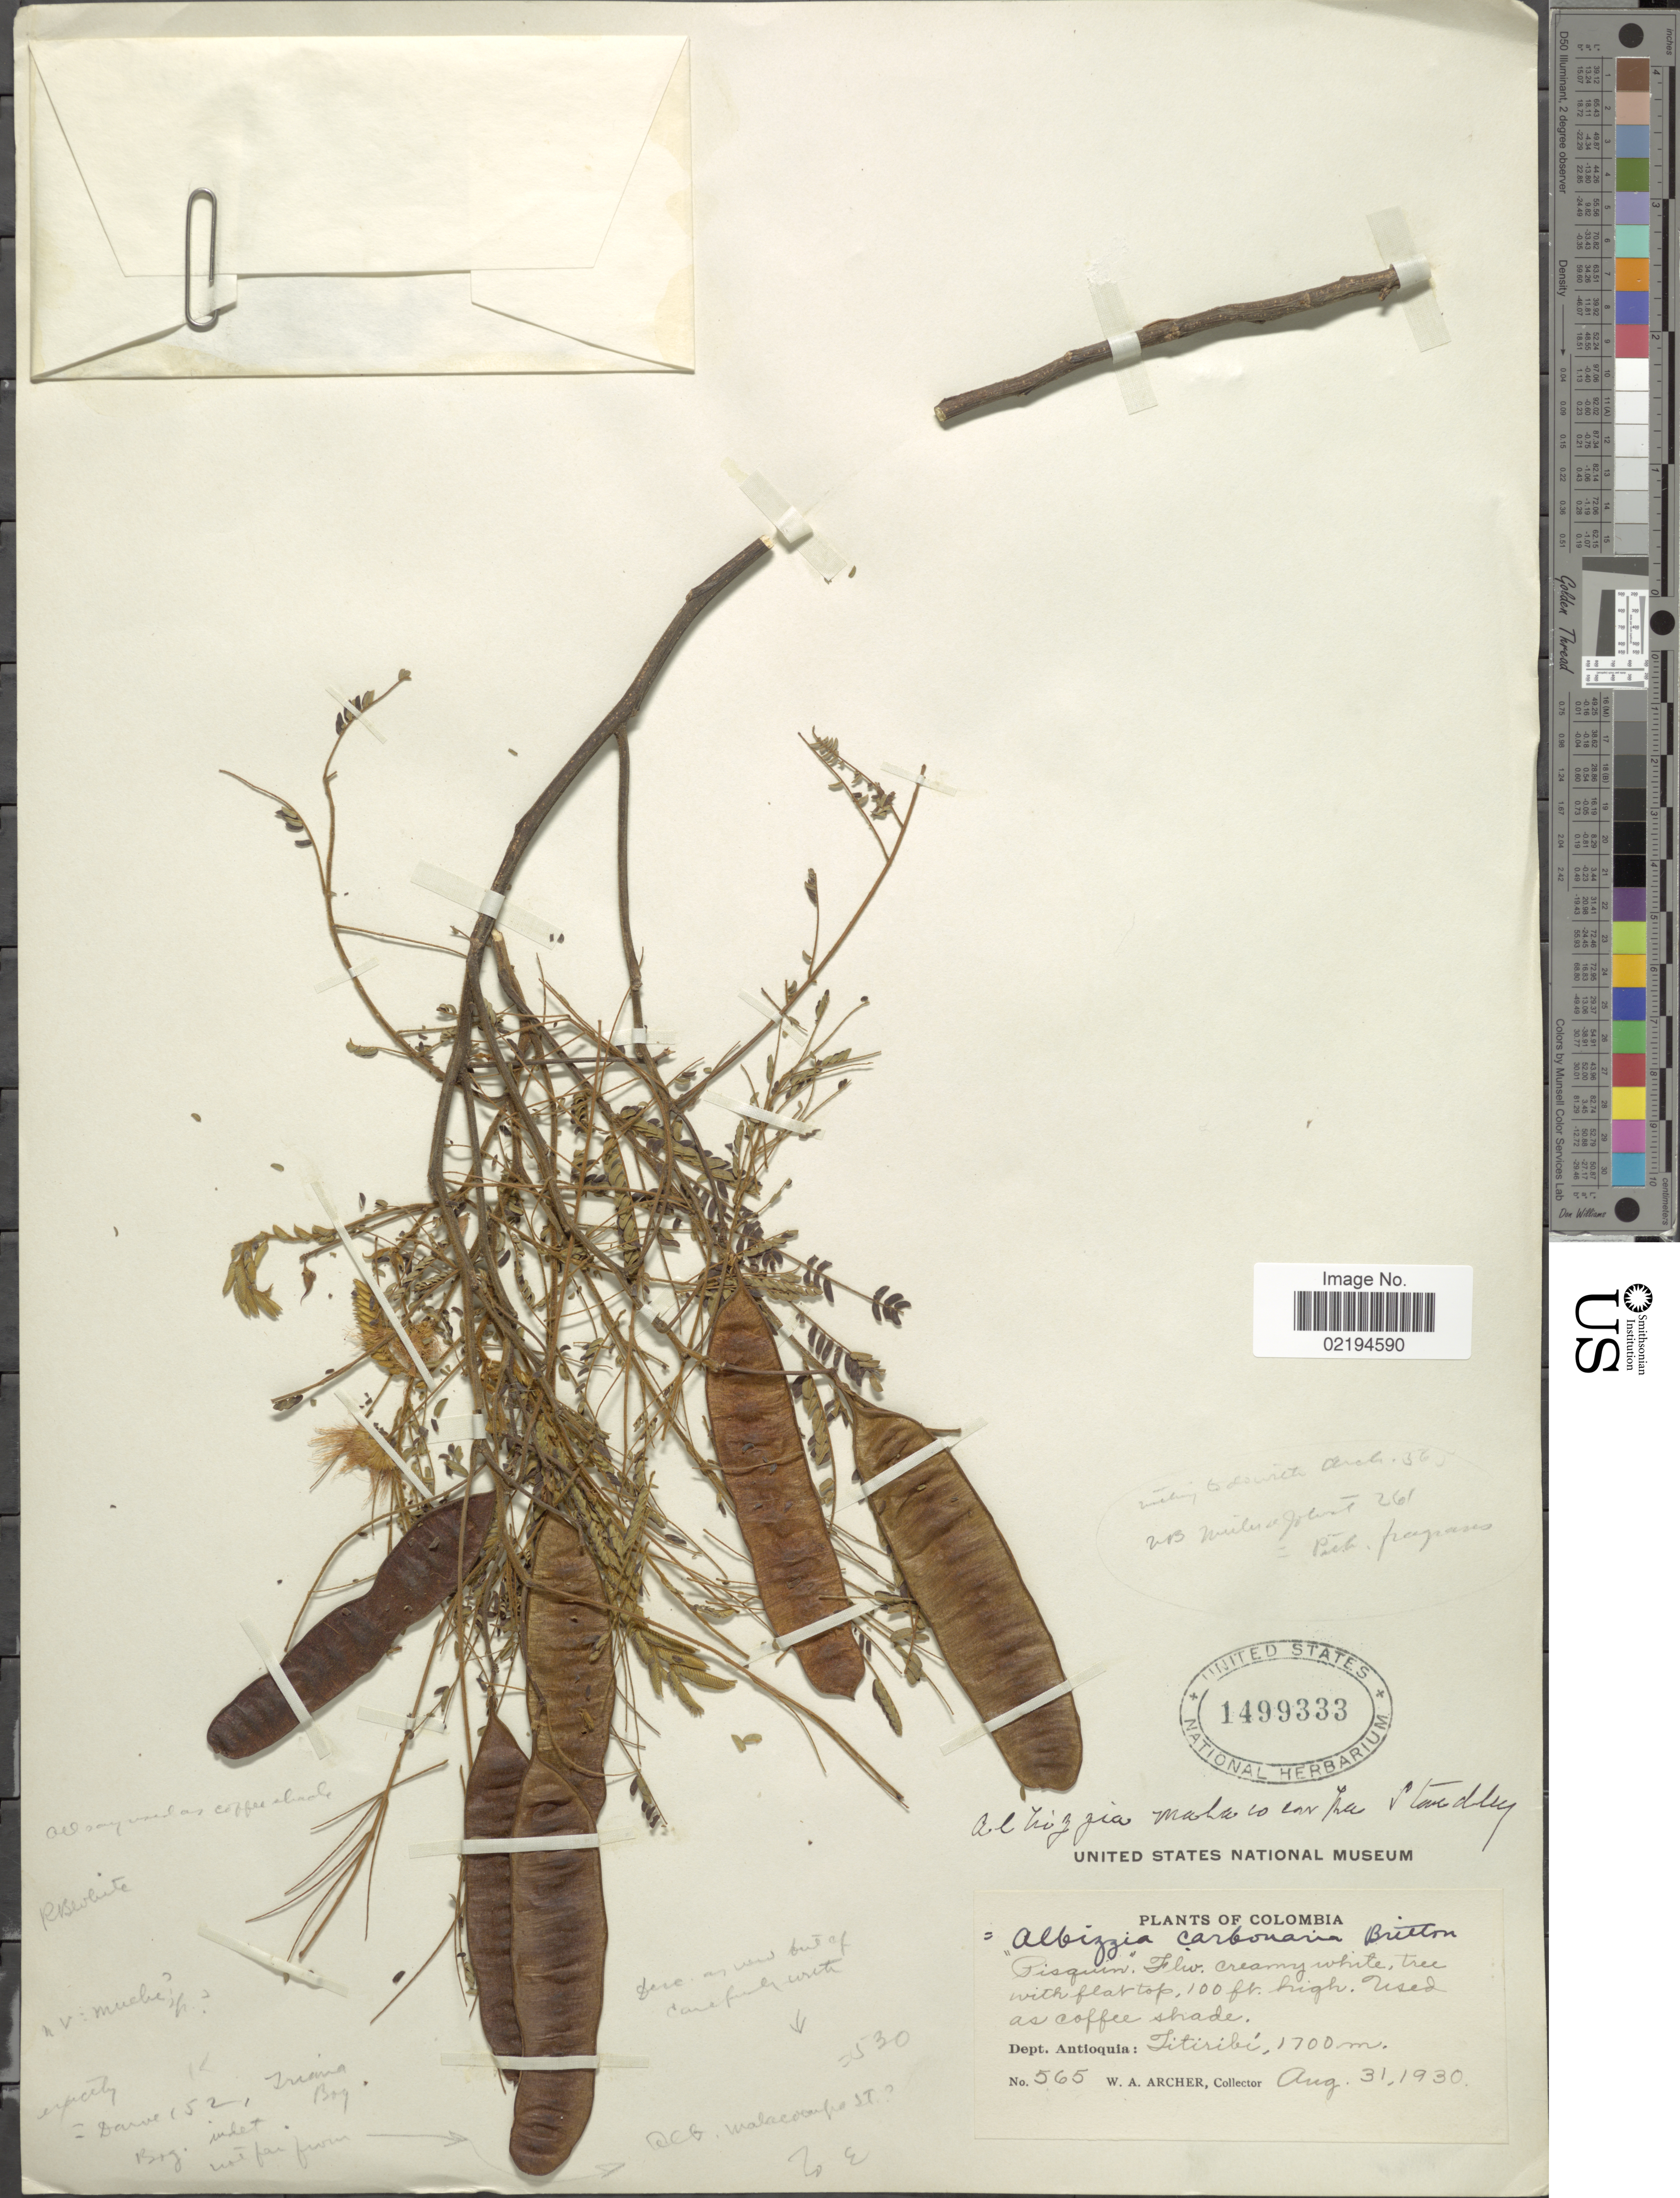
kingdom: Plantae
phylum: Tracheophyta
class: Magnoliopsida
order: Fabales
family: Fabaceae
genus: Pseudosamanea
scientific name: Pseudosamanea carbonaria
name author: (Britton) Koenen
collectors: W. A. Archer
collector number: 565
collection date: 1930-08-31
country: Colombia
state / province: Antioquia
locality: Titiribi.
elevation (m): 1700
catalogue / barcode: US 1499333